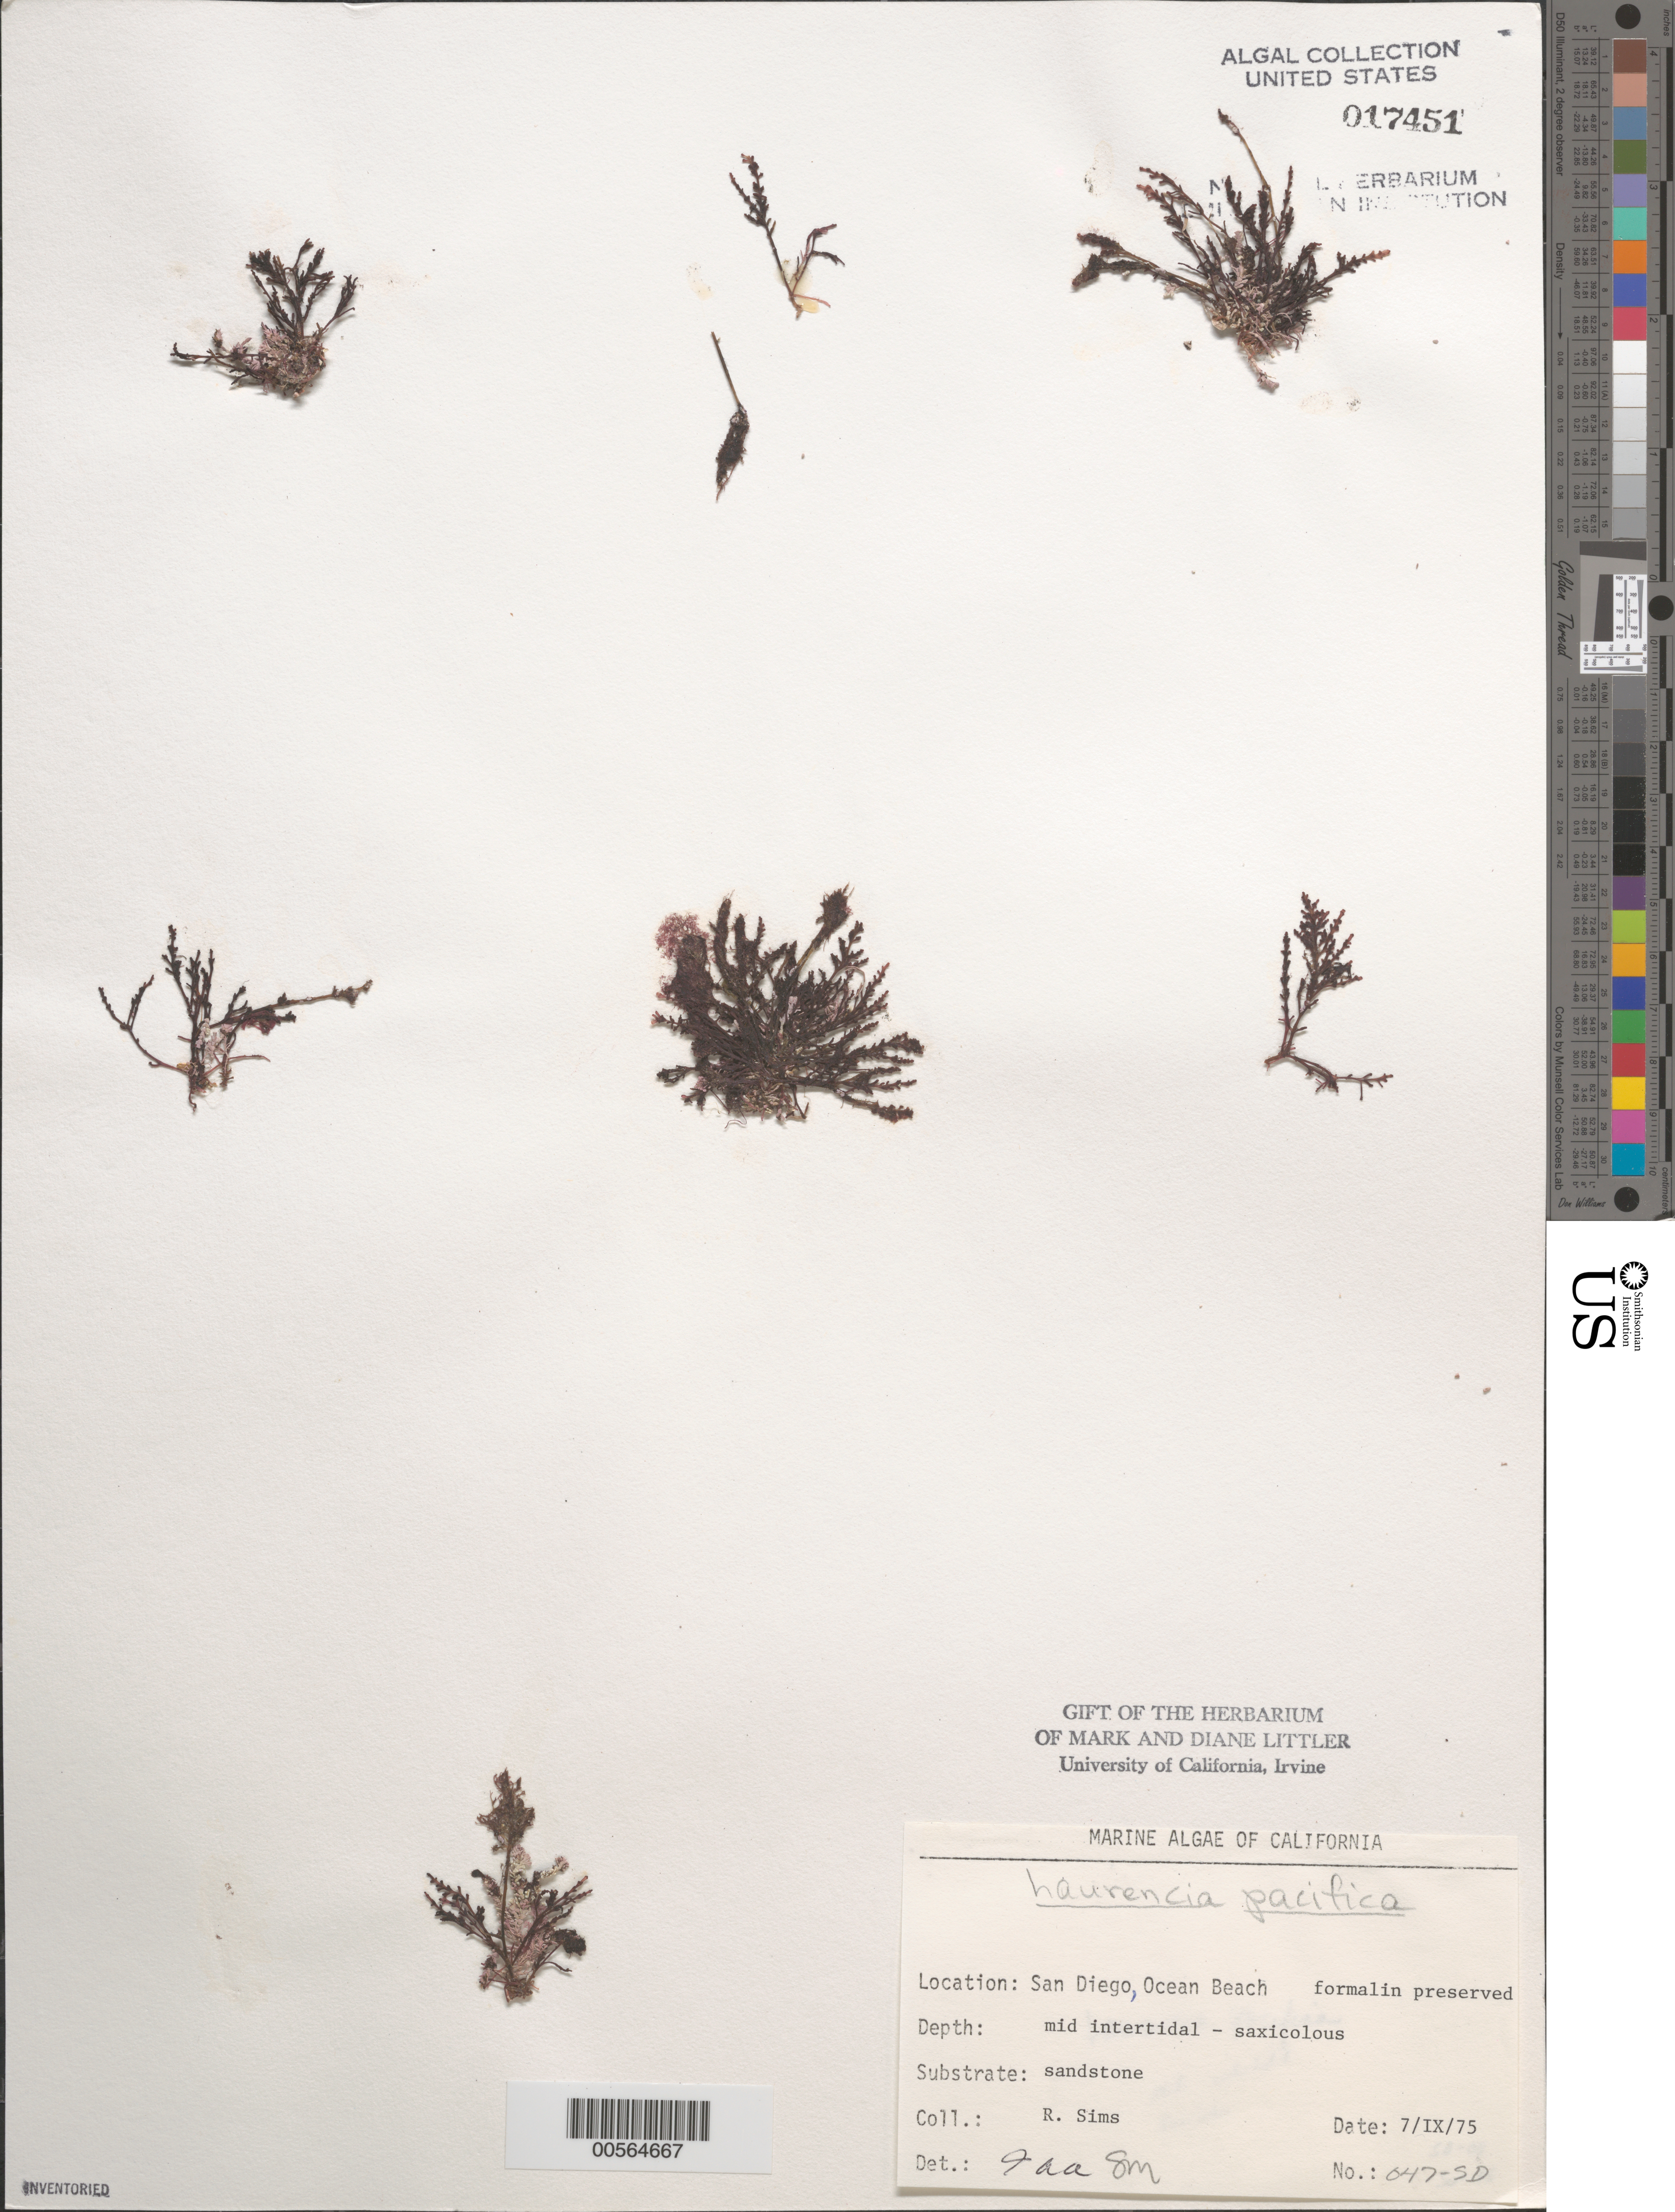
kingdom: Plantae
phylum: Rhodophyta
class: Florideophyceae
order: Ceramiales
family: Rhodomelaceae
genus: Laurencia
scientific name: Laurencia pacifica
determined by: Abbott, I. A.; Murray, S. N.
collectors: R. H. Sims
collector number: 047-SD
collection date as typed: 07 Sep 1975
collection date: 1975-09-07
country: United States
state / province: California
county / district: San Diego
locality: Ocean Beach, end of Del Monte Street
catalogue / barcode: US 17451